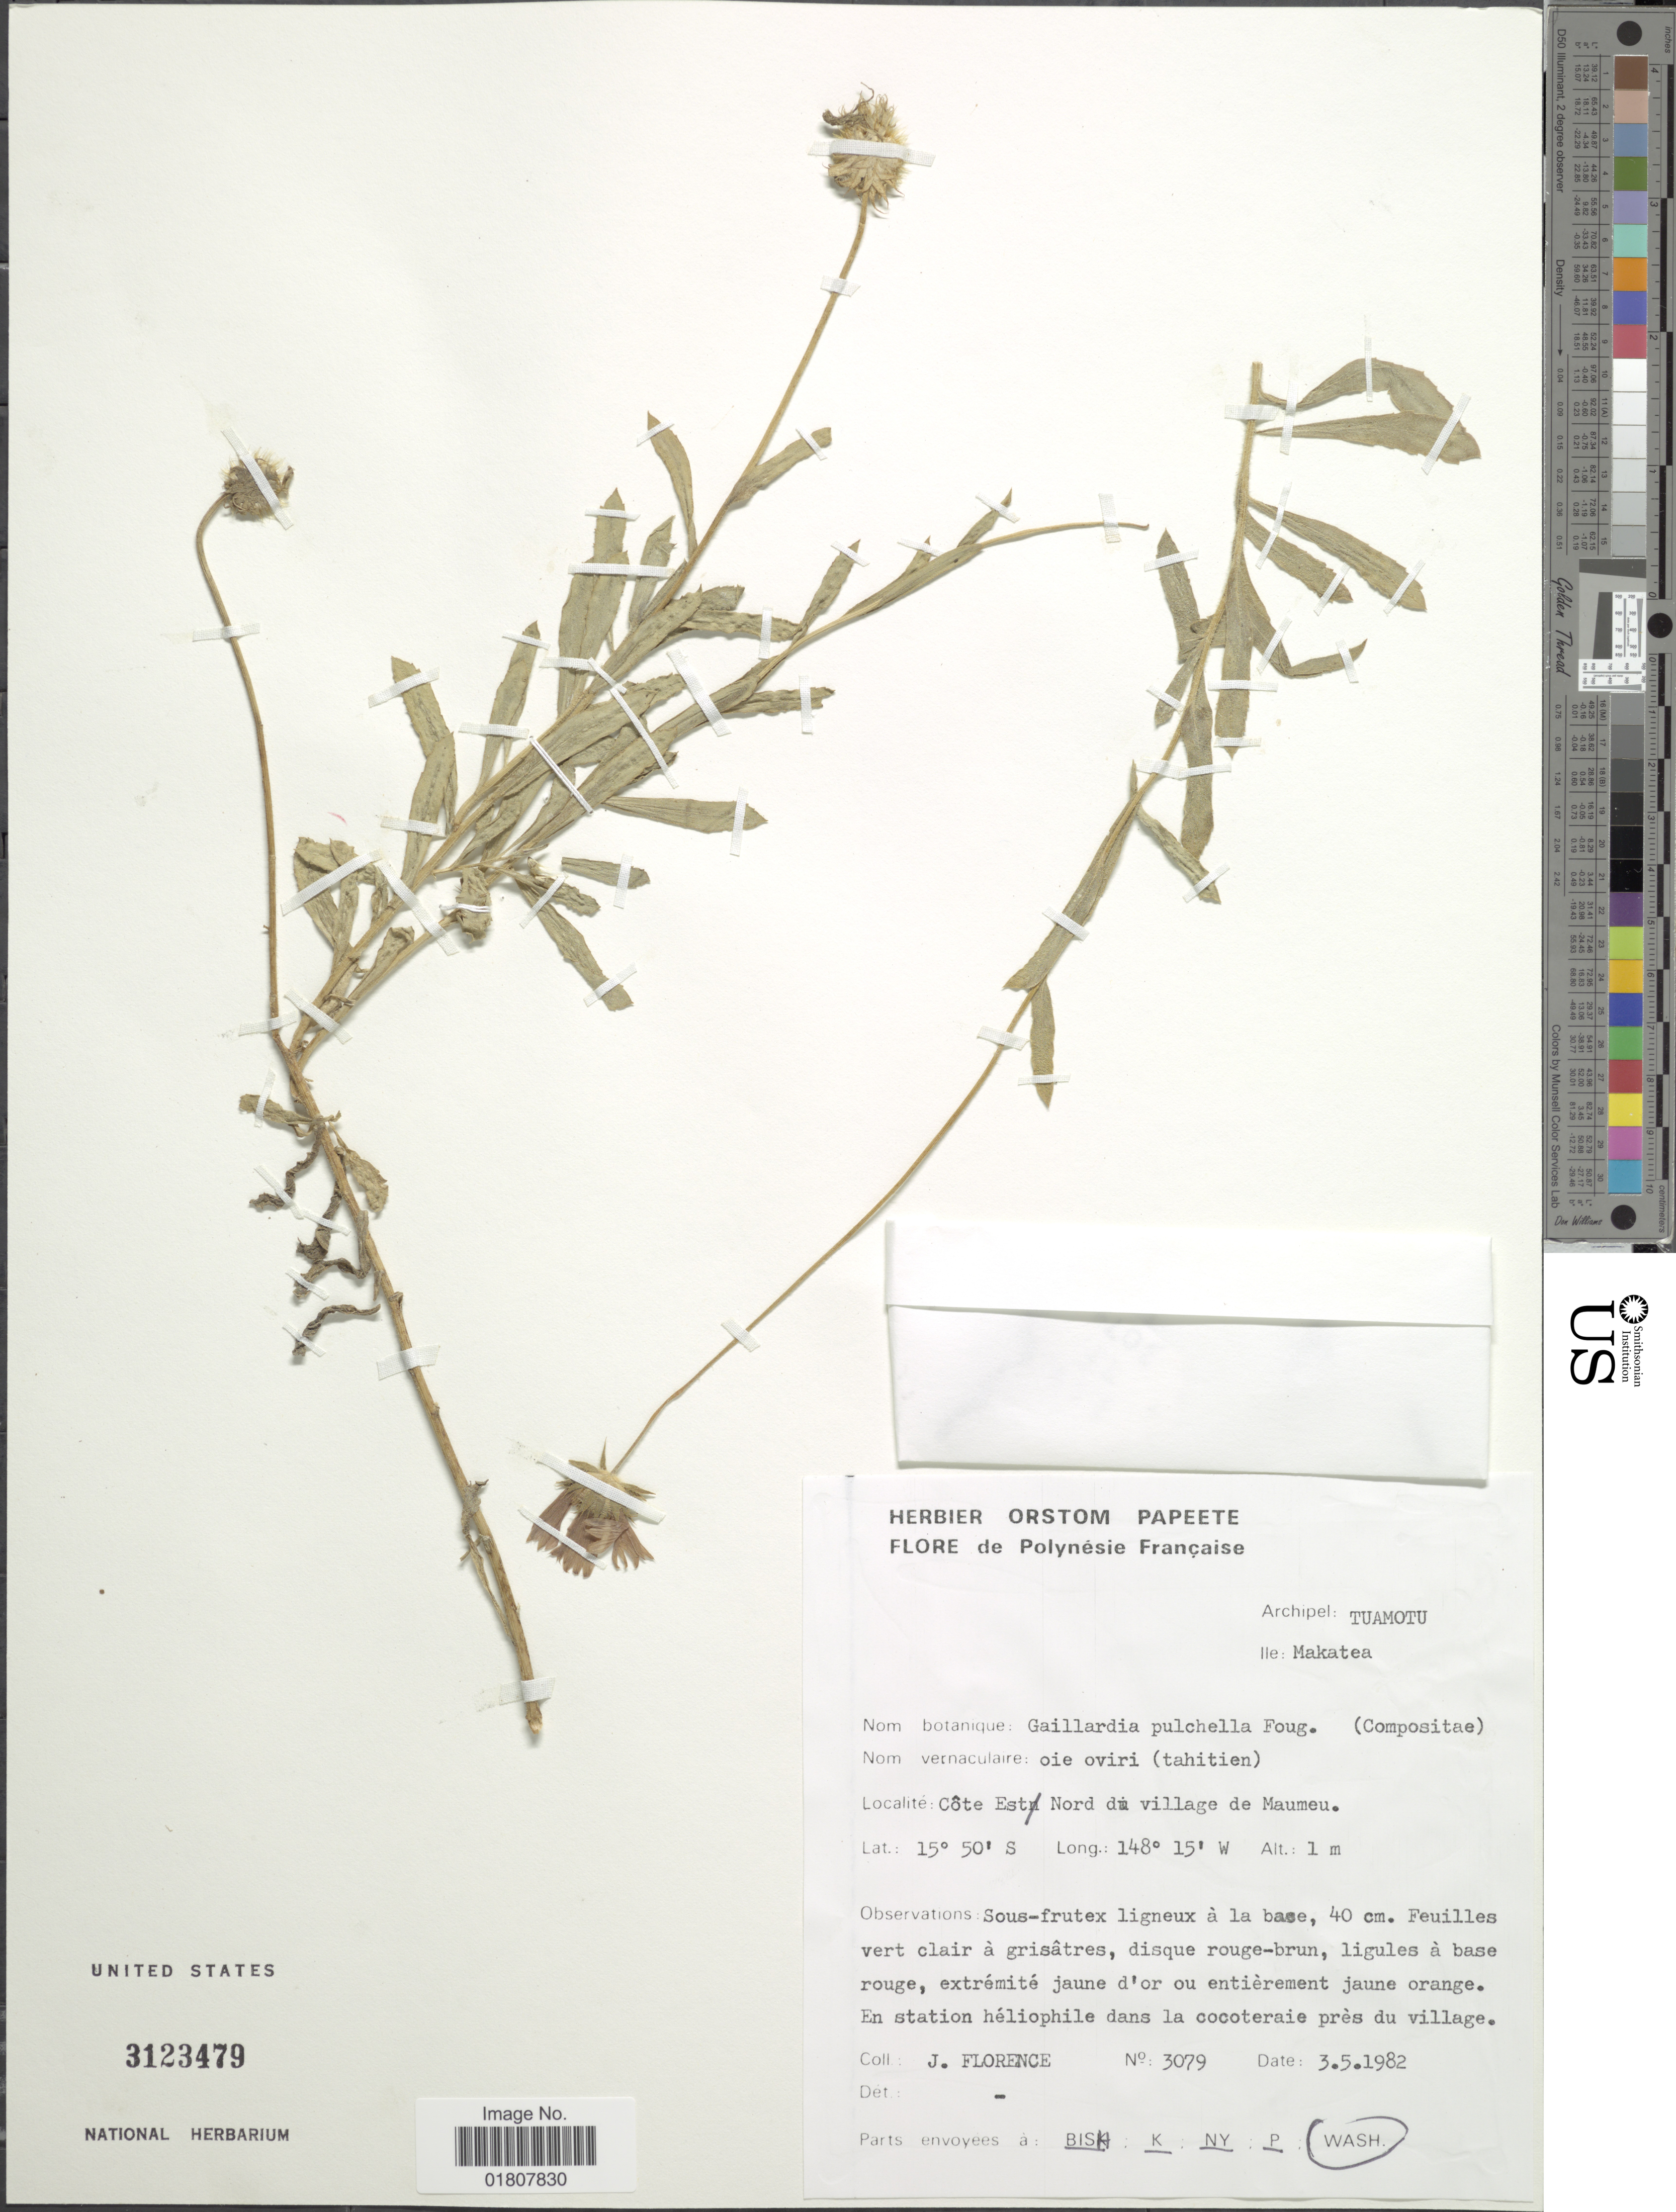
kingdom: Plantae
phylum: Tracheophyta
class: Magnoliopsida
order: Asterales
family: Asteraceae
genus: Gaillardia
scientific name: Gaillardia pulchella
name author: Foug.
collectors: J. Florence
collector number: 3079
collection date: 1982-05-03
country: French Polynesia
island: Makatea [Aurora]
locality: Archipel Tuamotu, Ile Makatea, Cote Est/ Nord du village de Maumeu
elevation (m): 1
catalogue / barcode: US 3123479